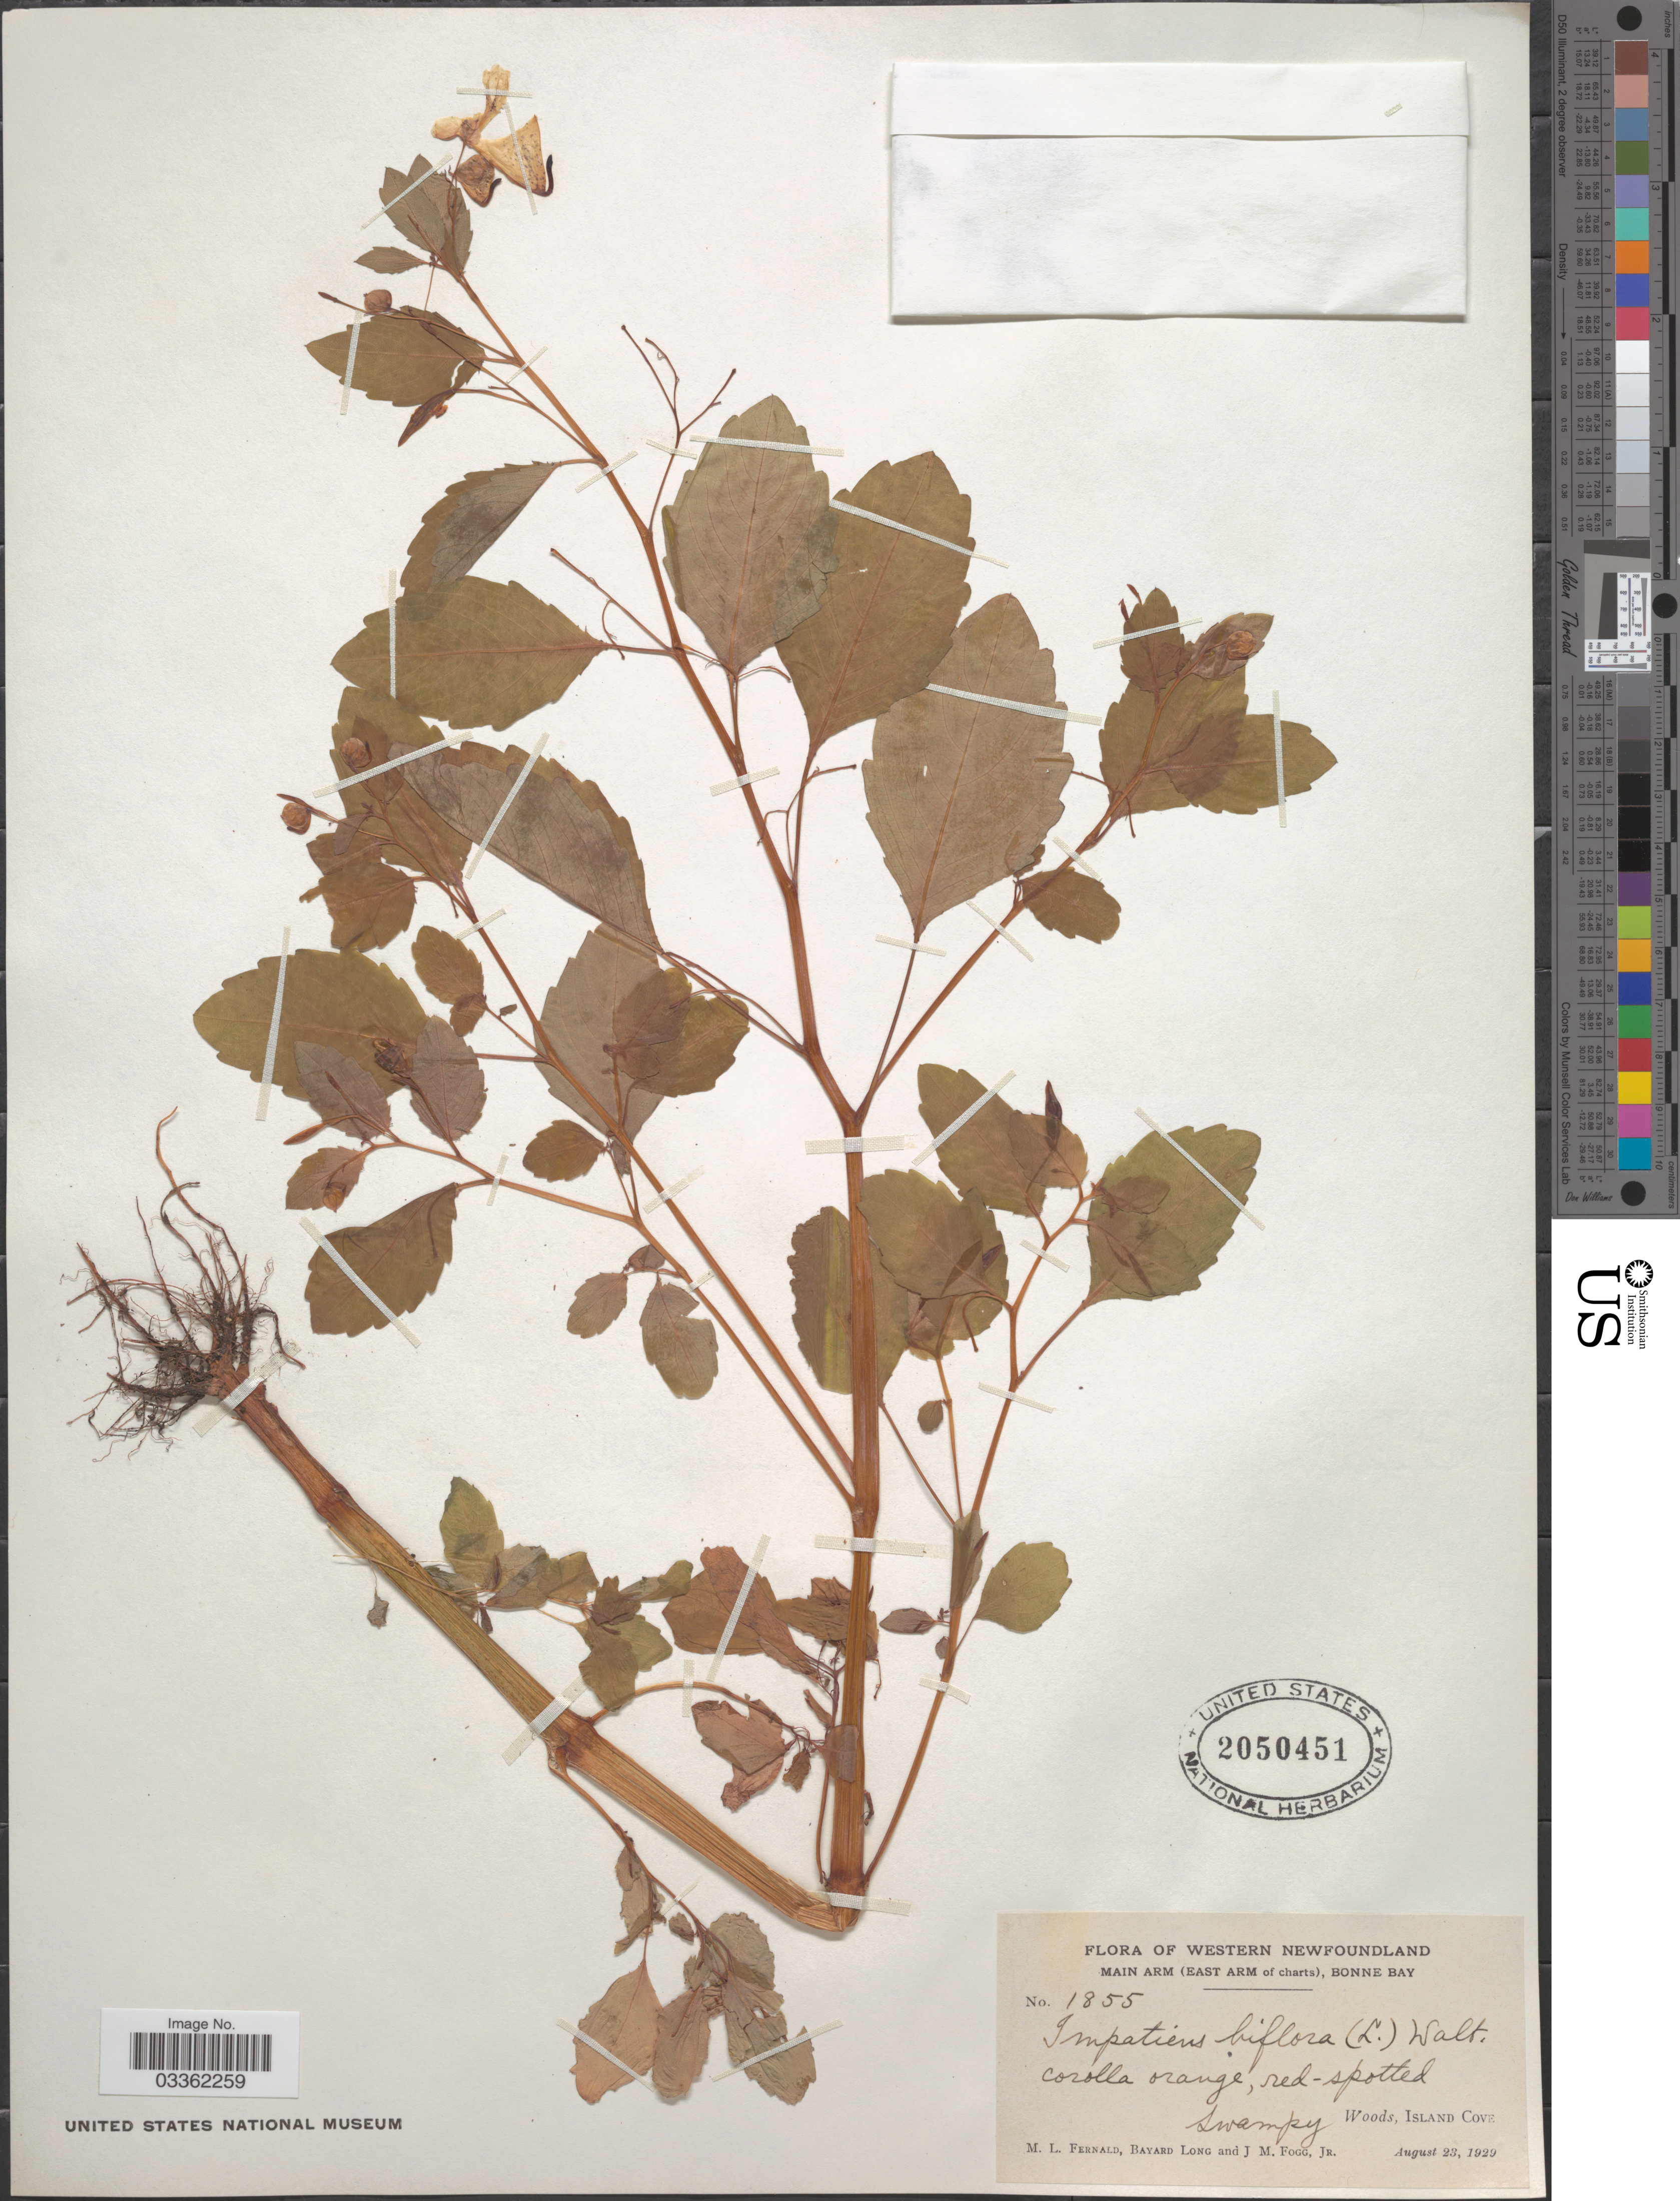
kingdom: Plantae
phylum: Tracheophyta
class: Magnoliopsida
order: Ericales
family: Balsaminaceae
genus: Impatiens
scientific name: Impatiens capensis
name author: Meerb.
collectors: M. L. Fernald, B. Long & J. Fogg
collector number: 1855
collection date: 1929-08-23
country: Canada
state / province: Newfoundland and Labrador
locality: Western Newfoundland, Main Arm (East Arm of charts), Bonne Bay, Woods, Island Cove.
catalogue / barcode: US 2050451